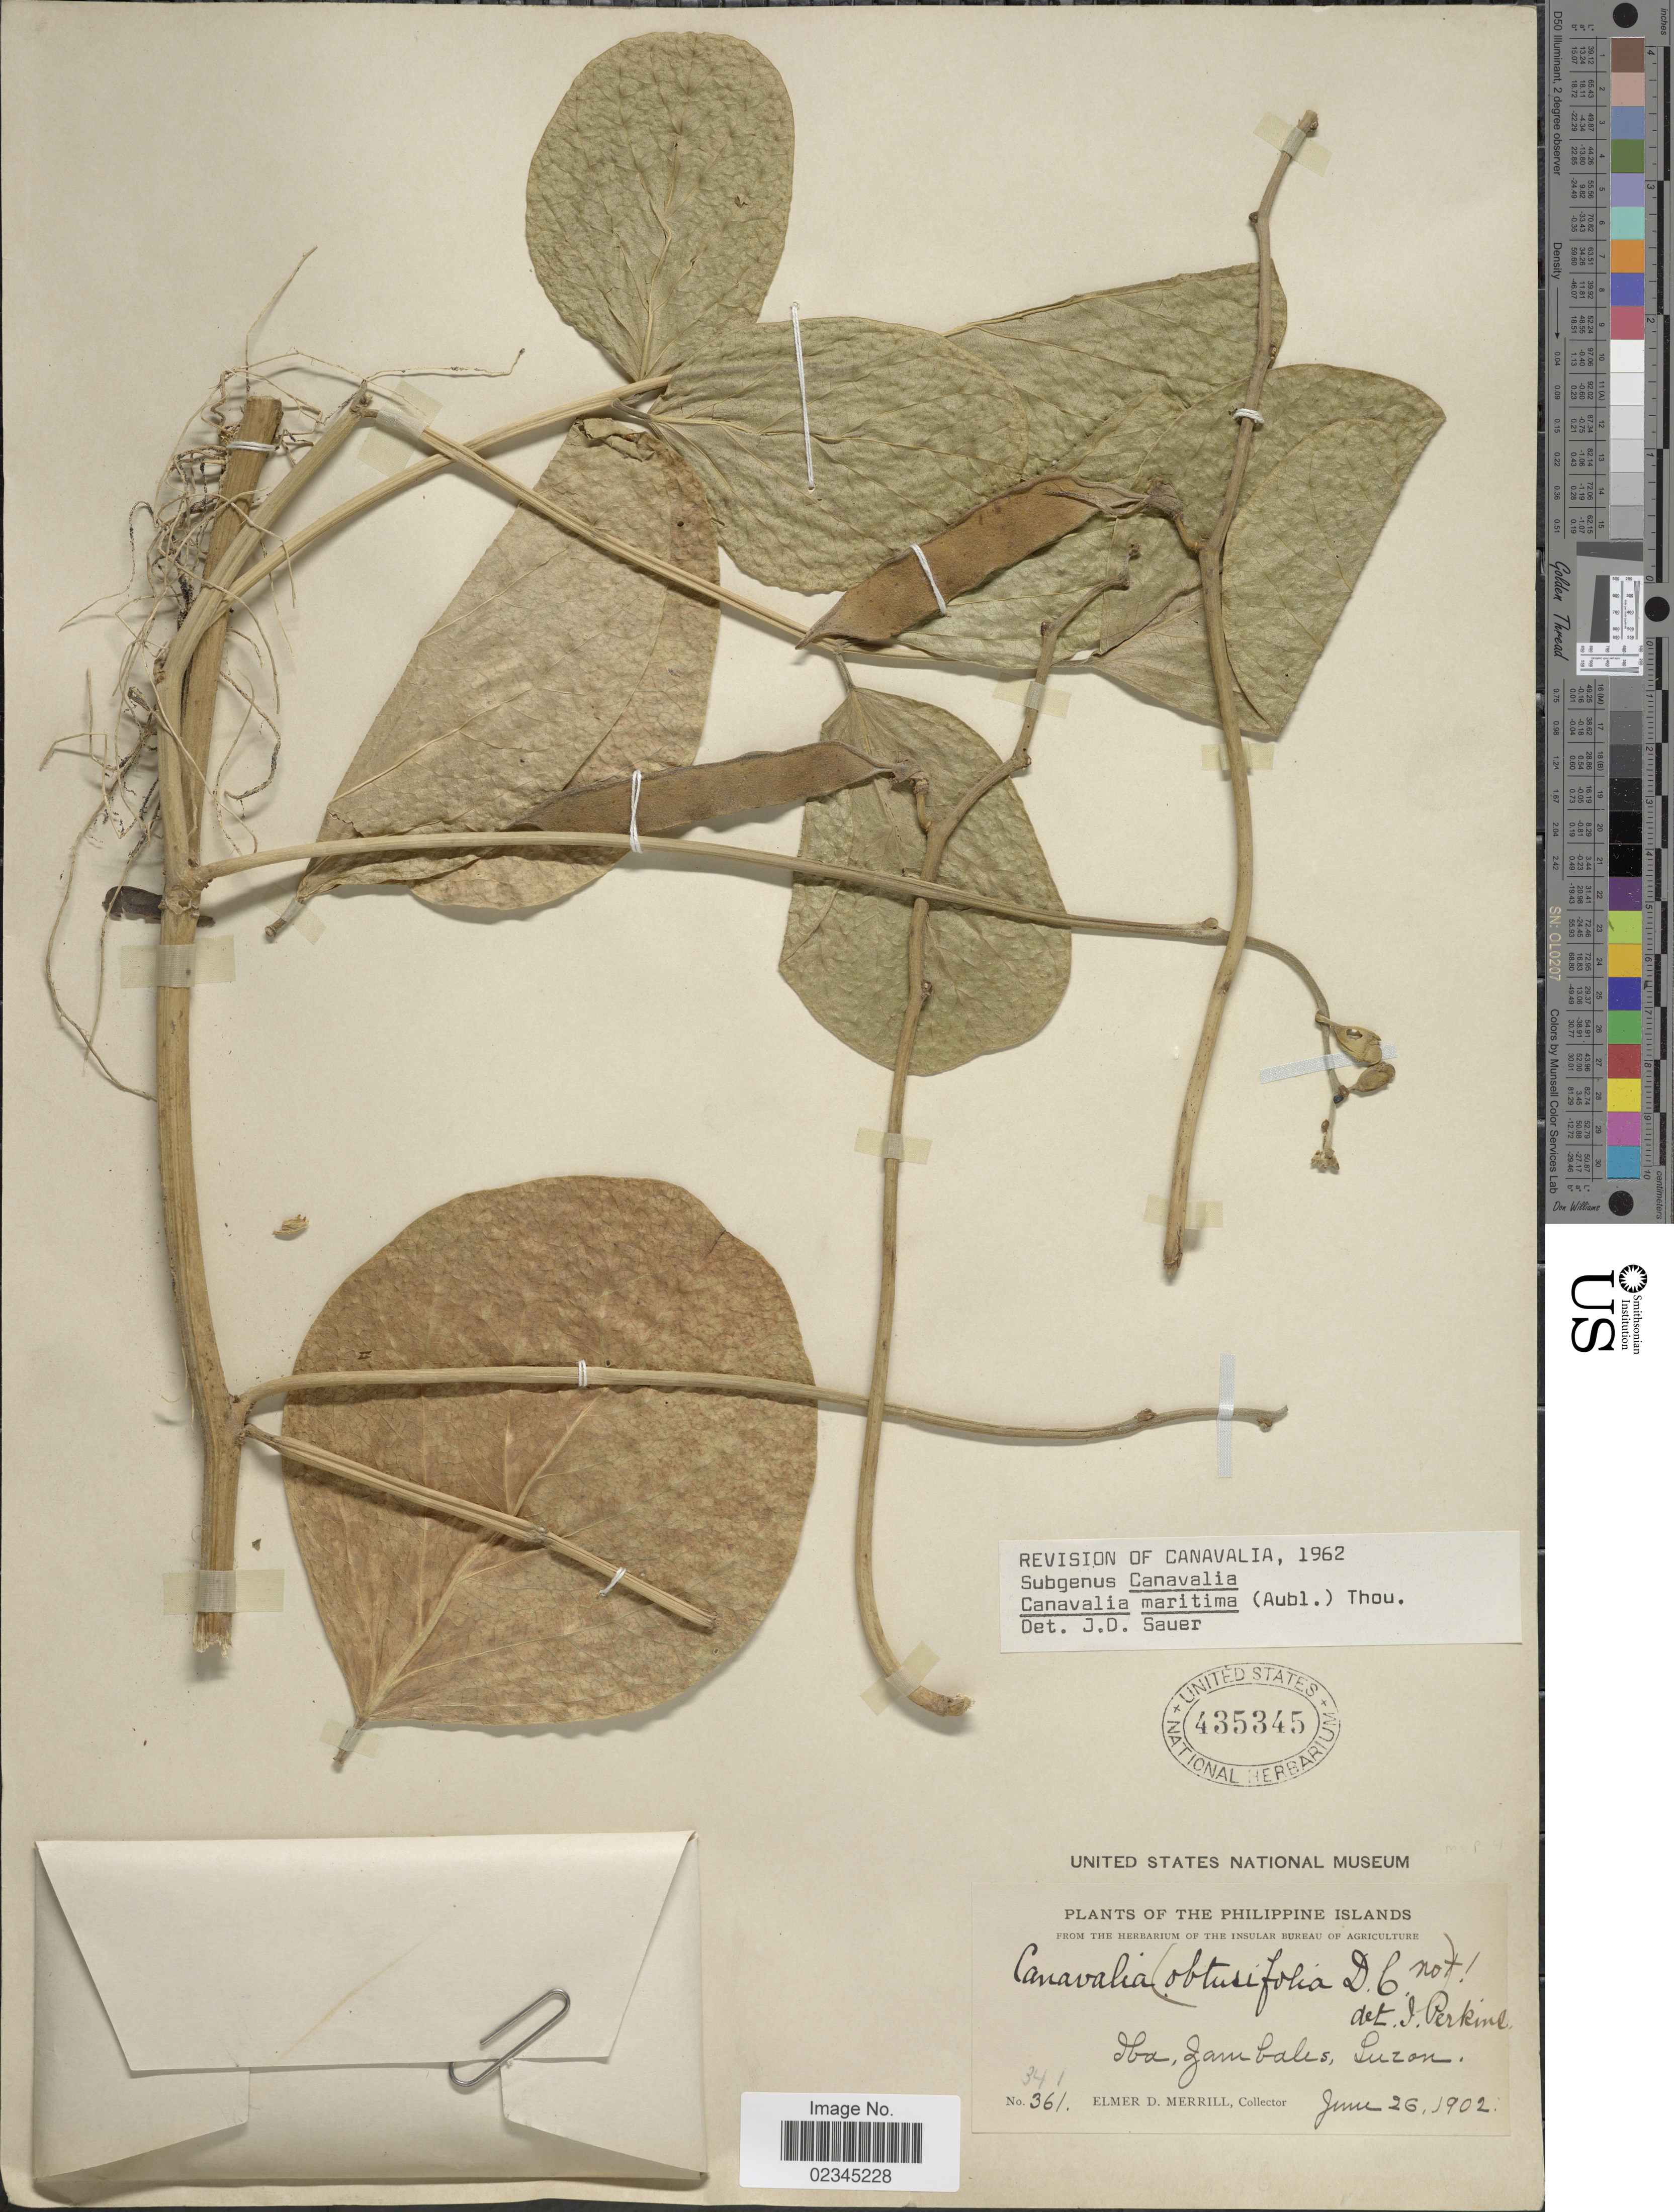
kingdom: Plantae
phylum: Tracheophyta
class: Magnoliopsida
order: Fabales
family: Fabaceae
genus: Canavalia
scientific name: Canavalia rosea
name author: (Sw.) DC.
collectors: E. D. Merrill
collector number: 361/341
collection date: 1902-06-26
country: Philippines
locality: Iba, Zambales, Luzon.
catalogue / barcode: US 435345